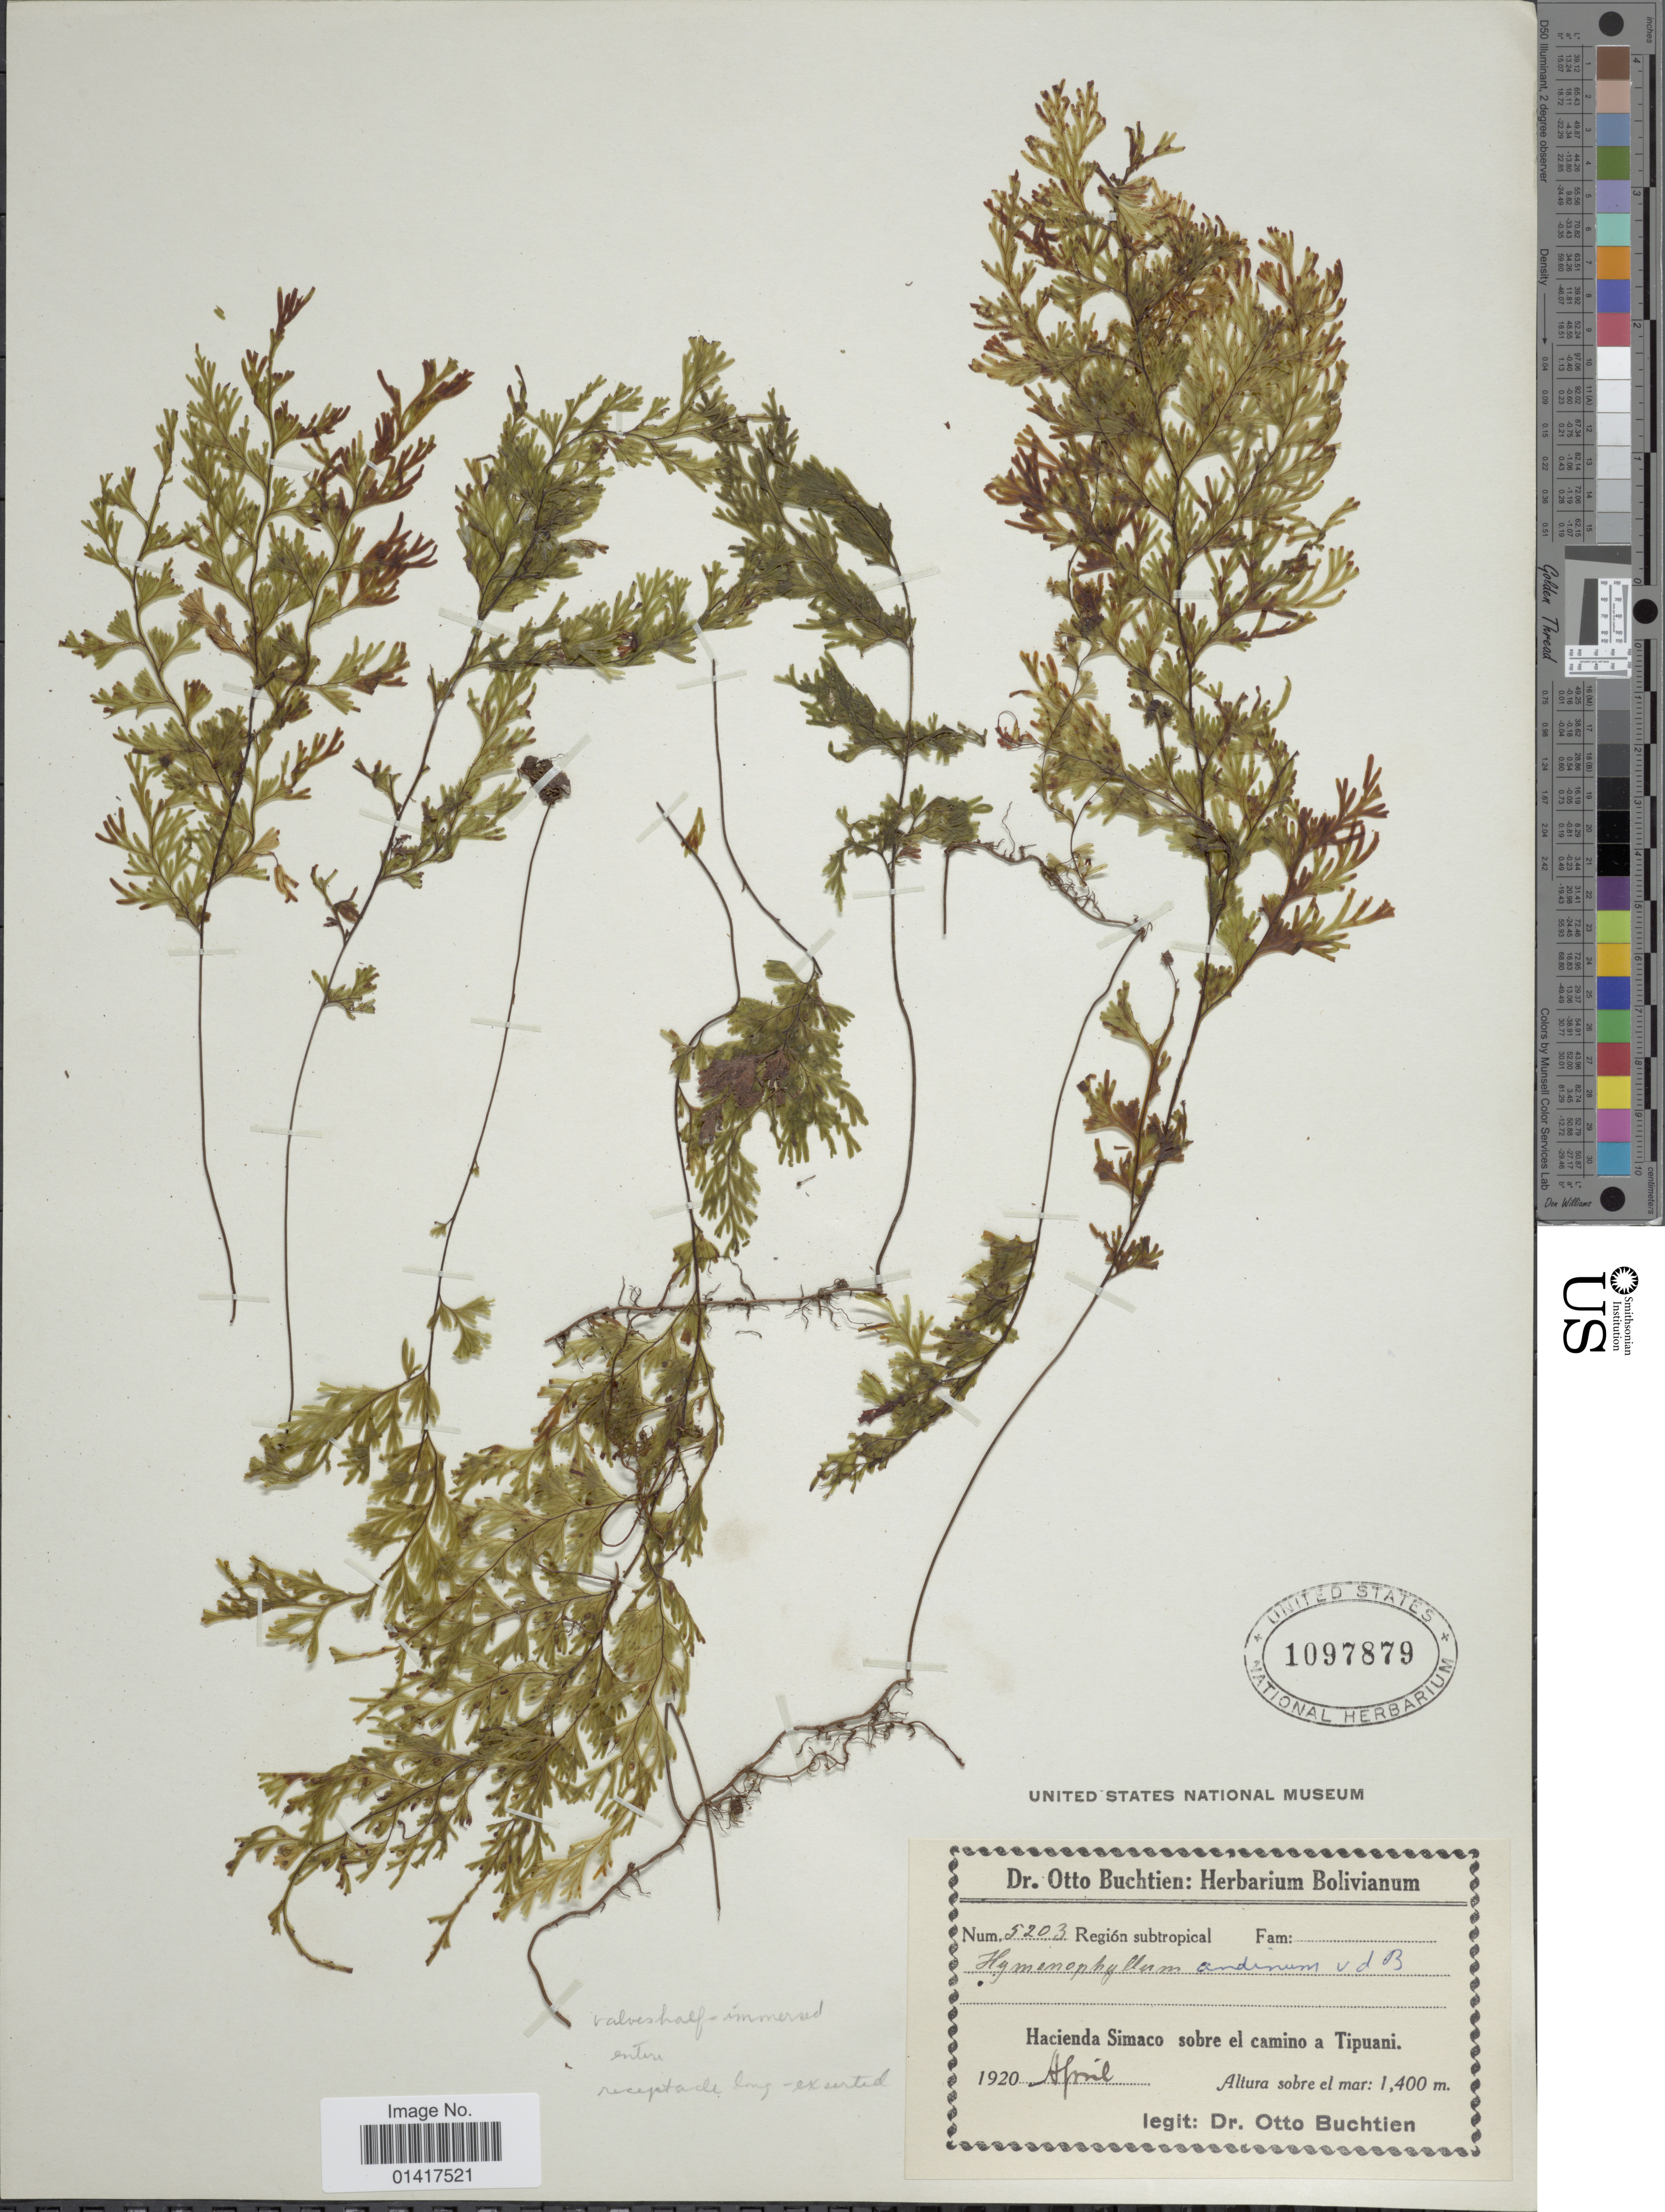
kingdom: Plantae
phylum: Tracheophyta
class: Polypodiopsida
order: Hymenophyllales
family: Hymenophyllaceae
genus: Hymenophyllum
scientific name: Hymenophyllum sp.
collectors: O. Buchtien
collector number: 5203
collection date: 1920-04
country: Bolivia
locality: Hacienda Simaco sobre el camino a Tipuani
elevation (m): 1400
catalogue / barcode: US 1097879